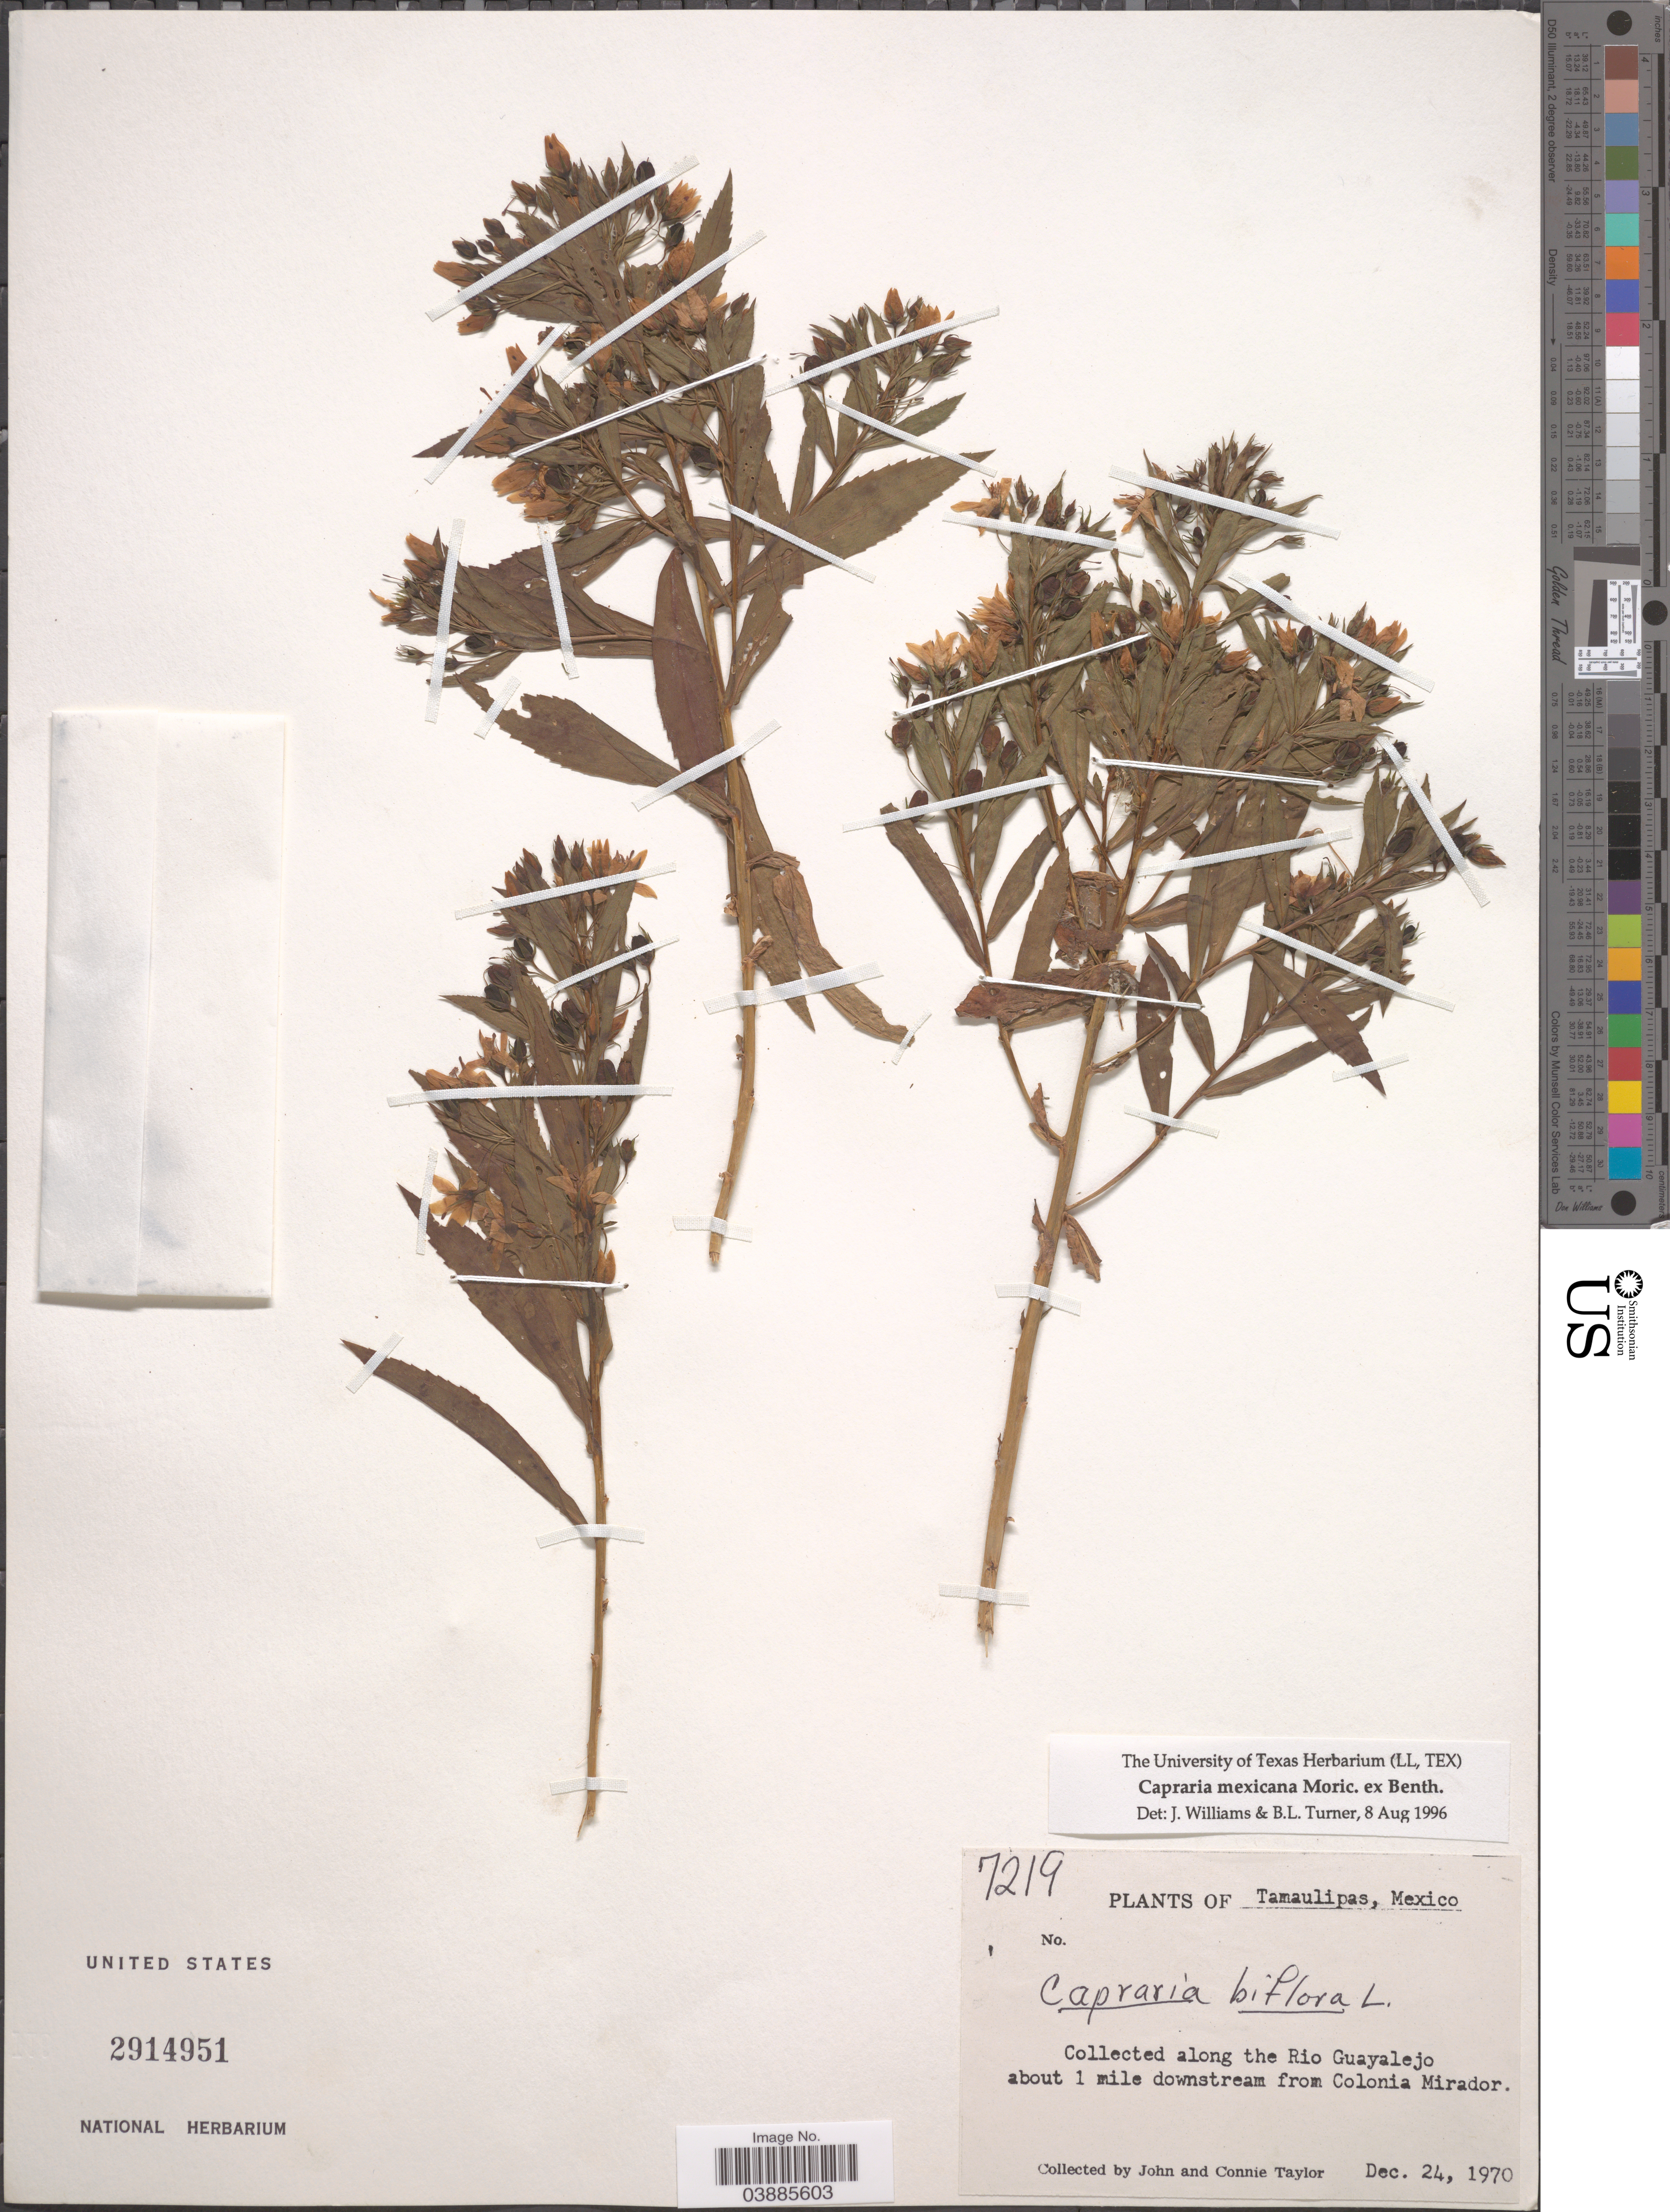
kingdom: Plantae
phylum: Tracheophyta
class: Magnoliopsida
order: Lamiales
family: Scrophulariaceae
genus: Capraria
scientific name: Capraria mexicana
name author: Moric. ex Benth.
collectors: J. Taylor & C. Taylor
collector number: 7219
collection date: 1970-12-24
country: Mexico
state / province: Tamaulipas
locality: Along the Rio Guayalejo about 1 mile downstream from Colonia Mirador.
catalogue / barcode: US 2914951